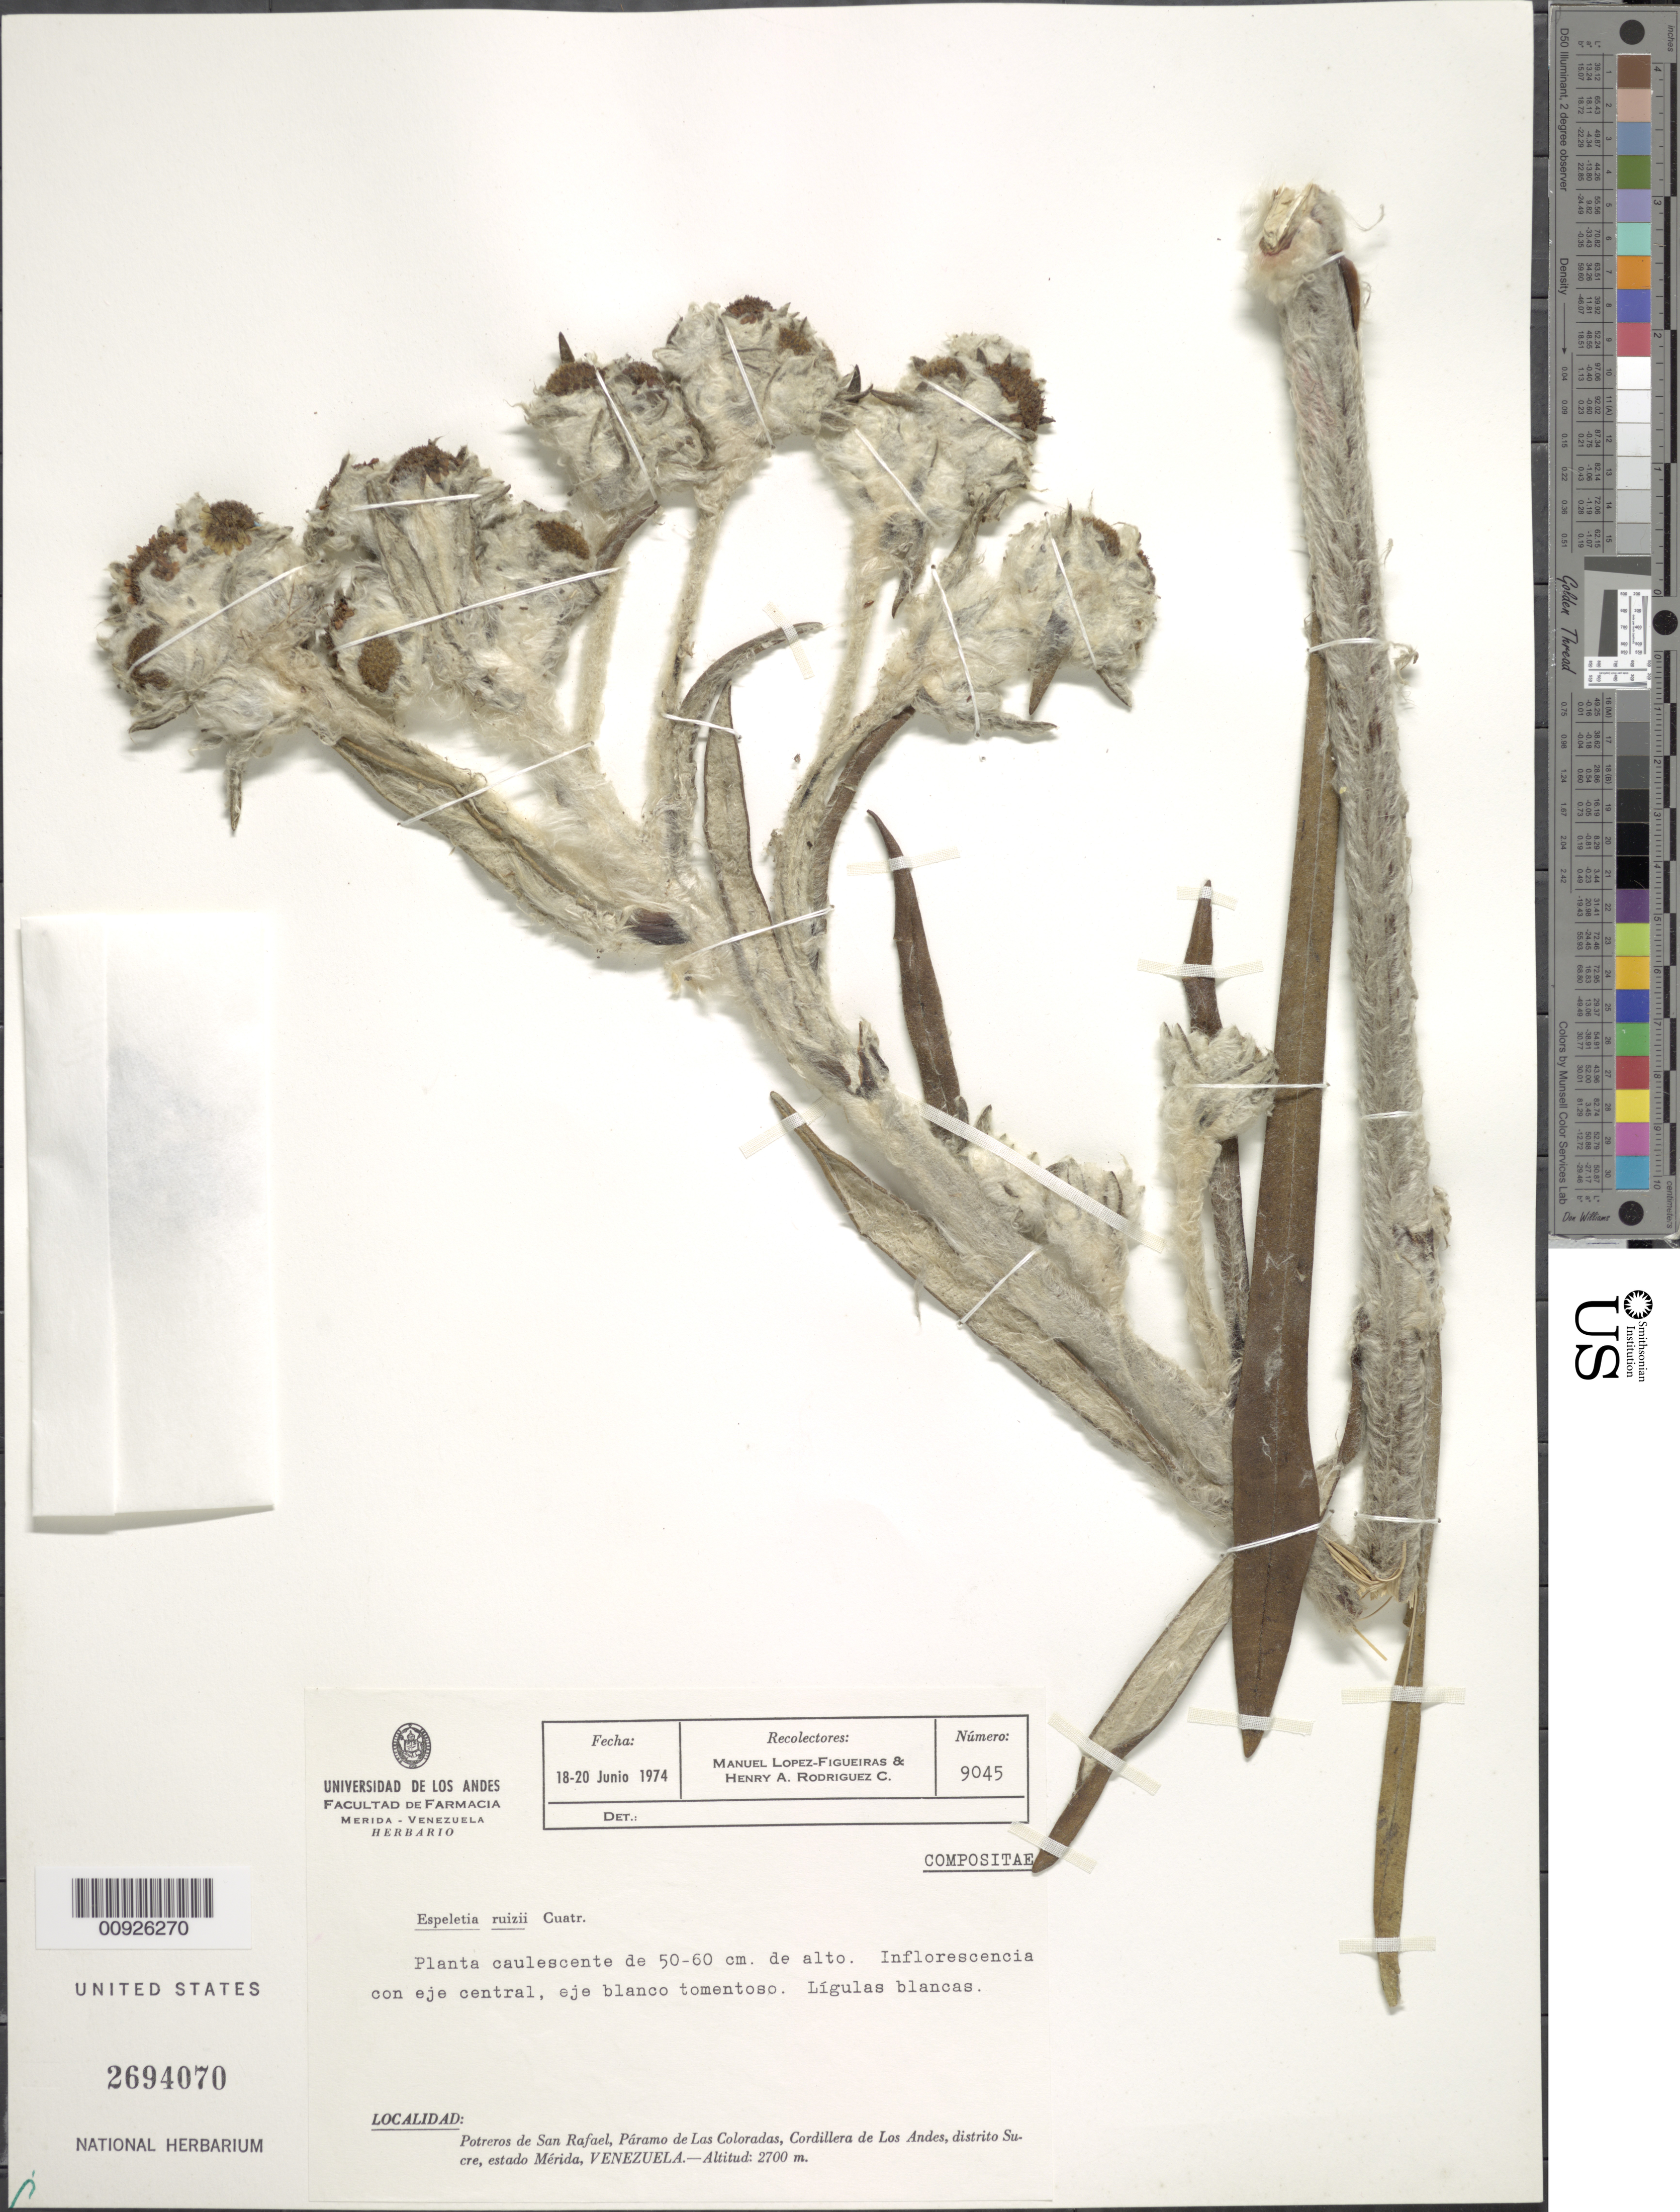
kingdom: Plantae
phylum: Tracheophyta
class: Magnoliopsida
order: Asterales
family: Asteraceae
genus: Ruilopezia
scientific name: Ruilopezia ruizii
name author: (Cuatrec.) Cuatrec.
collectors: M. López Figueiras & H. A. Rodriguez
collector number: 9045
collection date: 1974-06-18/1974-06-20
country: Venezuela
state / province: Mérida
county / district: Sucre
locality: P. de las Coloradas. Potreros de San Rafael, M. Estanques.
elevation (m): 2700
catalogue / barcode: US 2694070